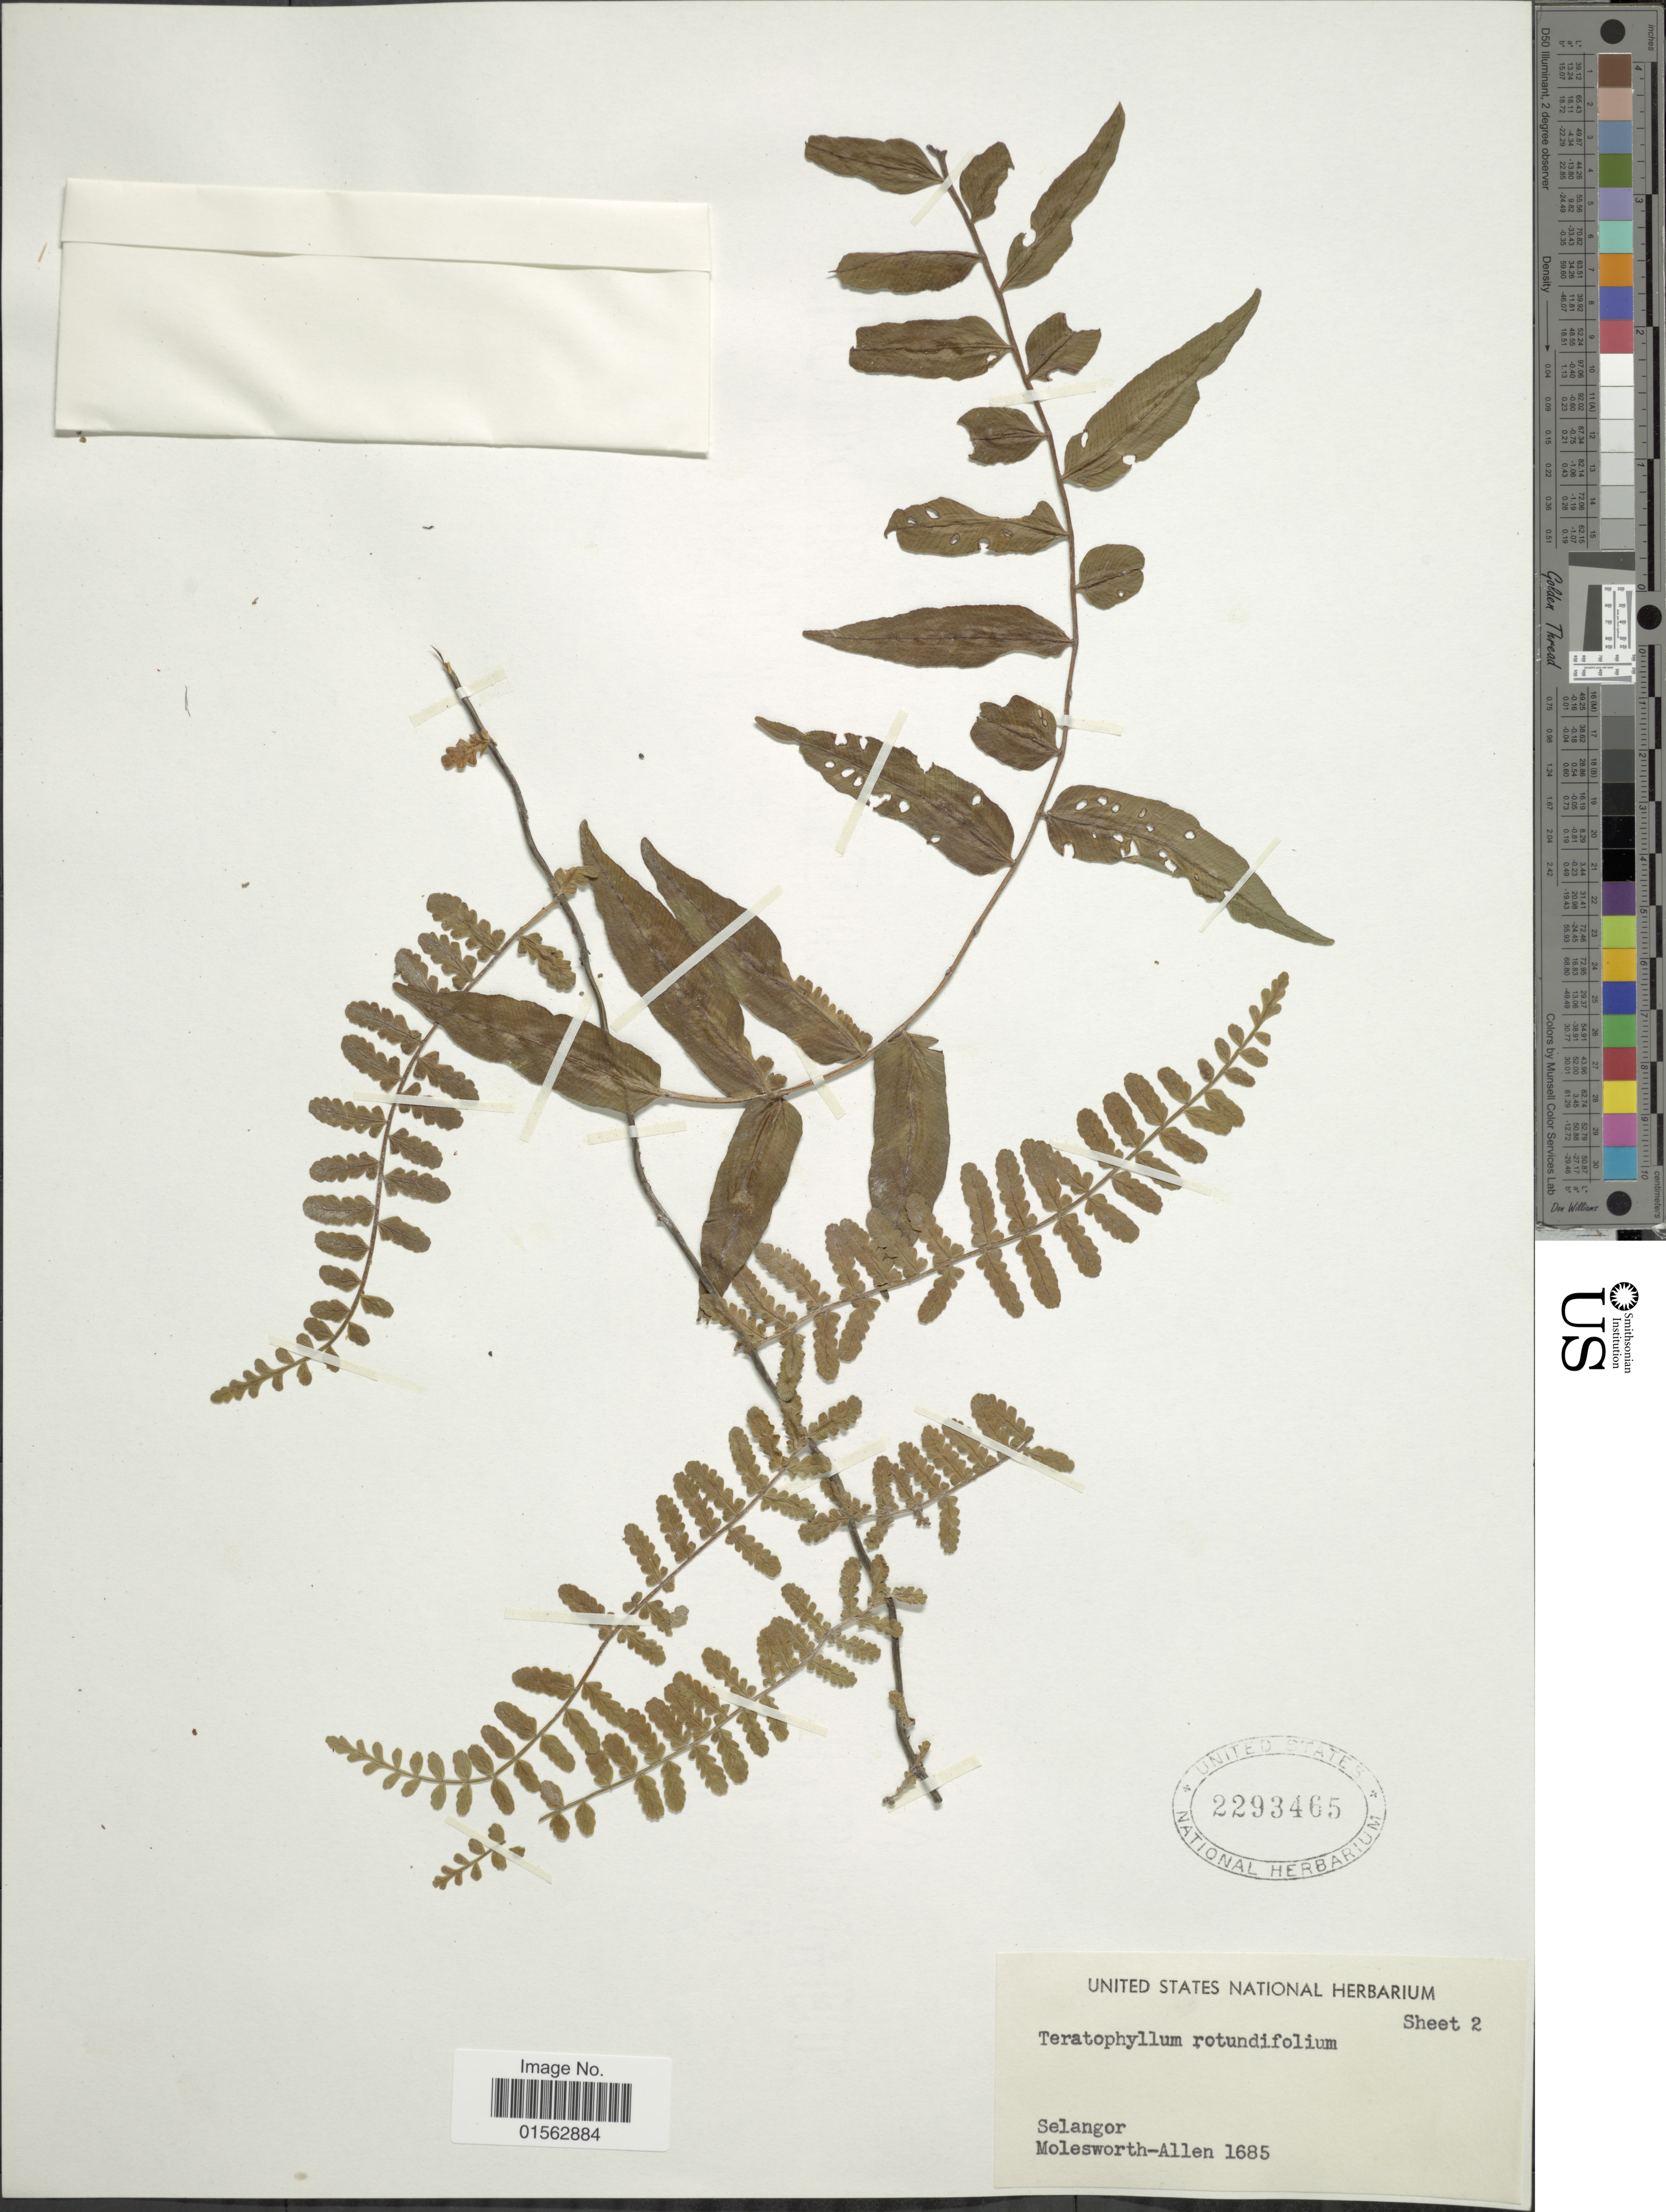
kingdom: Plantae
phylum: Tracheophyta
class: Polypodiopsida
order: Polypodiales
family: Dryopteridaceae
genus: Teratophyllum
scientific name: Teratophyllum rotundifoliatum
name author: (Bonap.) Holttum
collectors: B. E. G. Molesworth-Allen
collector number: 1685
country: Malaysia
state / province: Selangor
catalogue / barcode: US 2293465